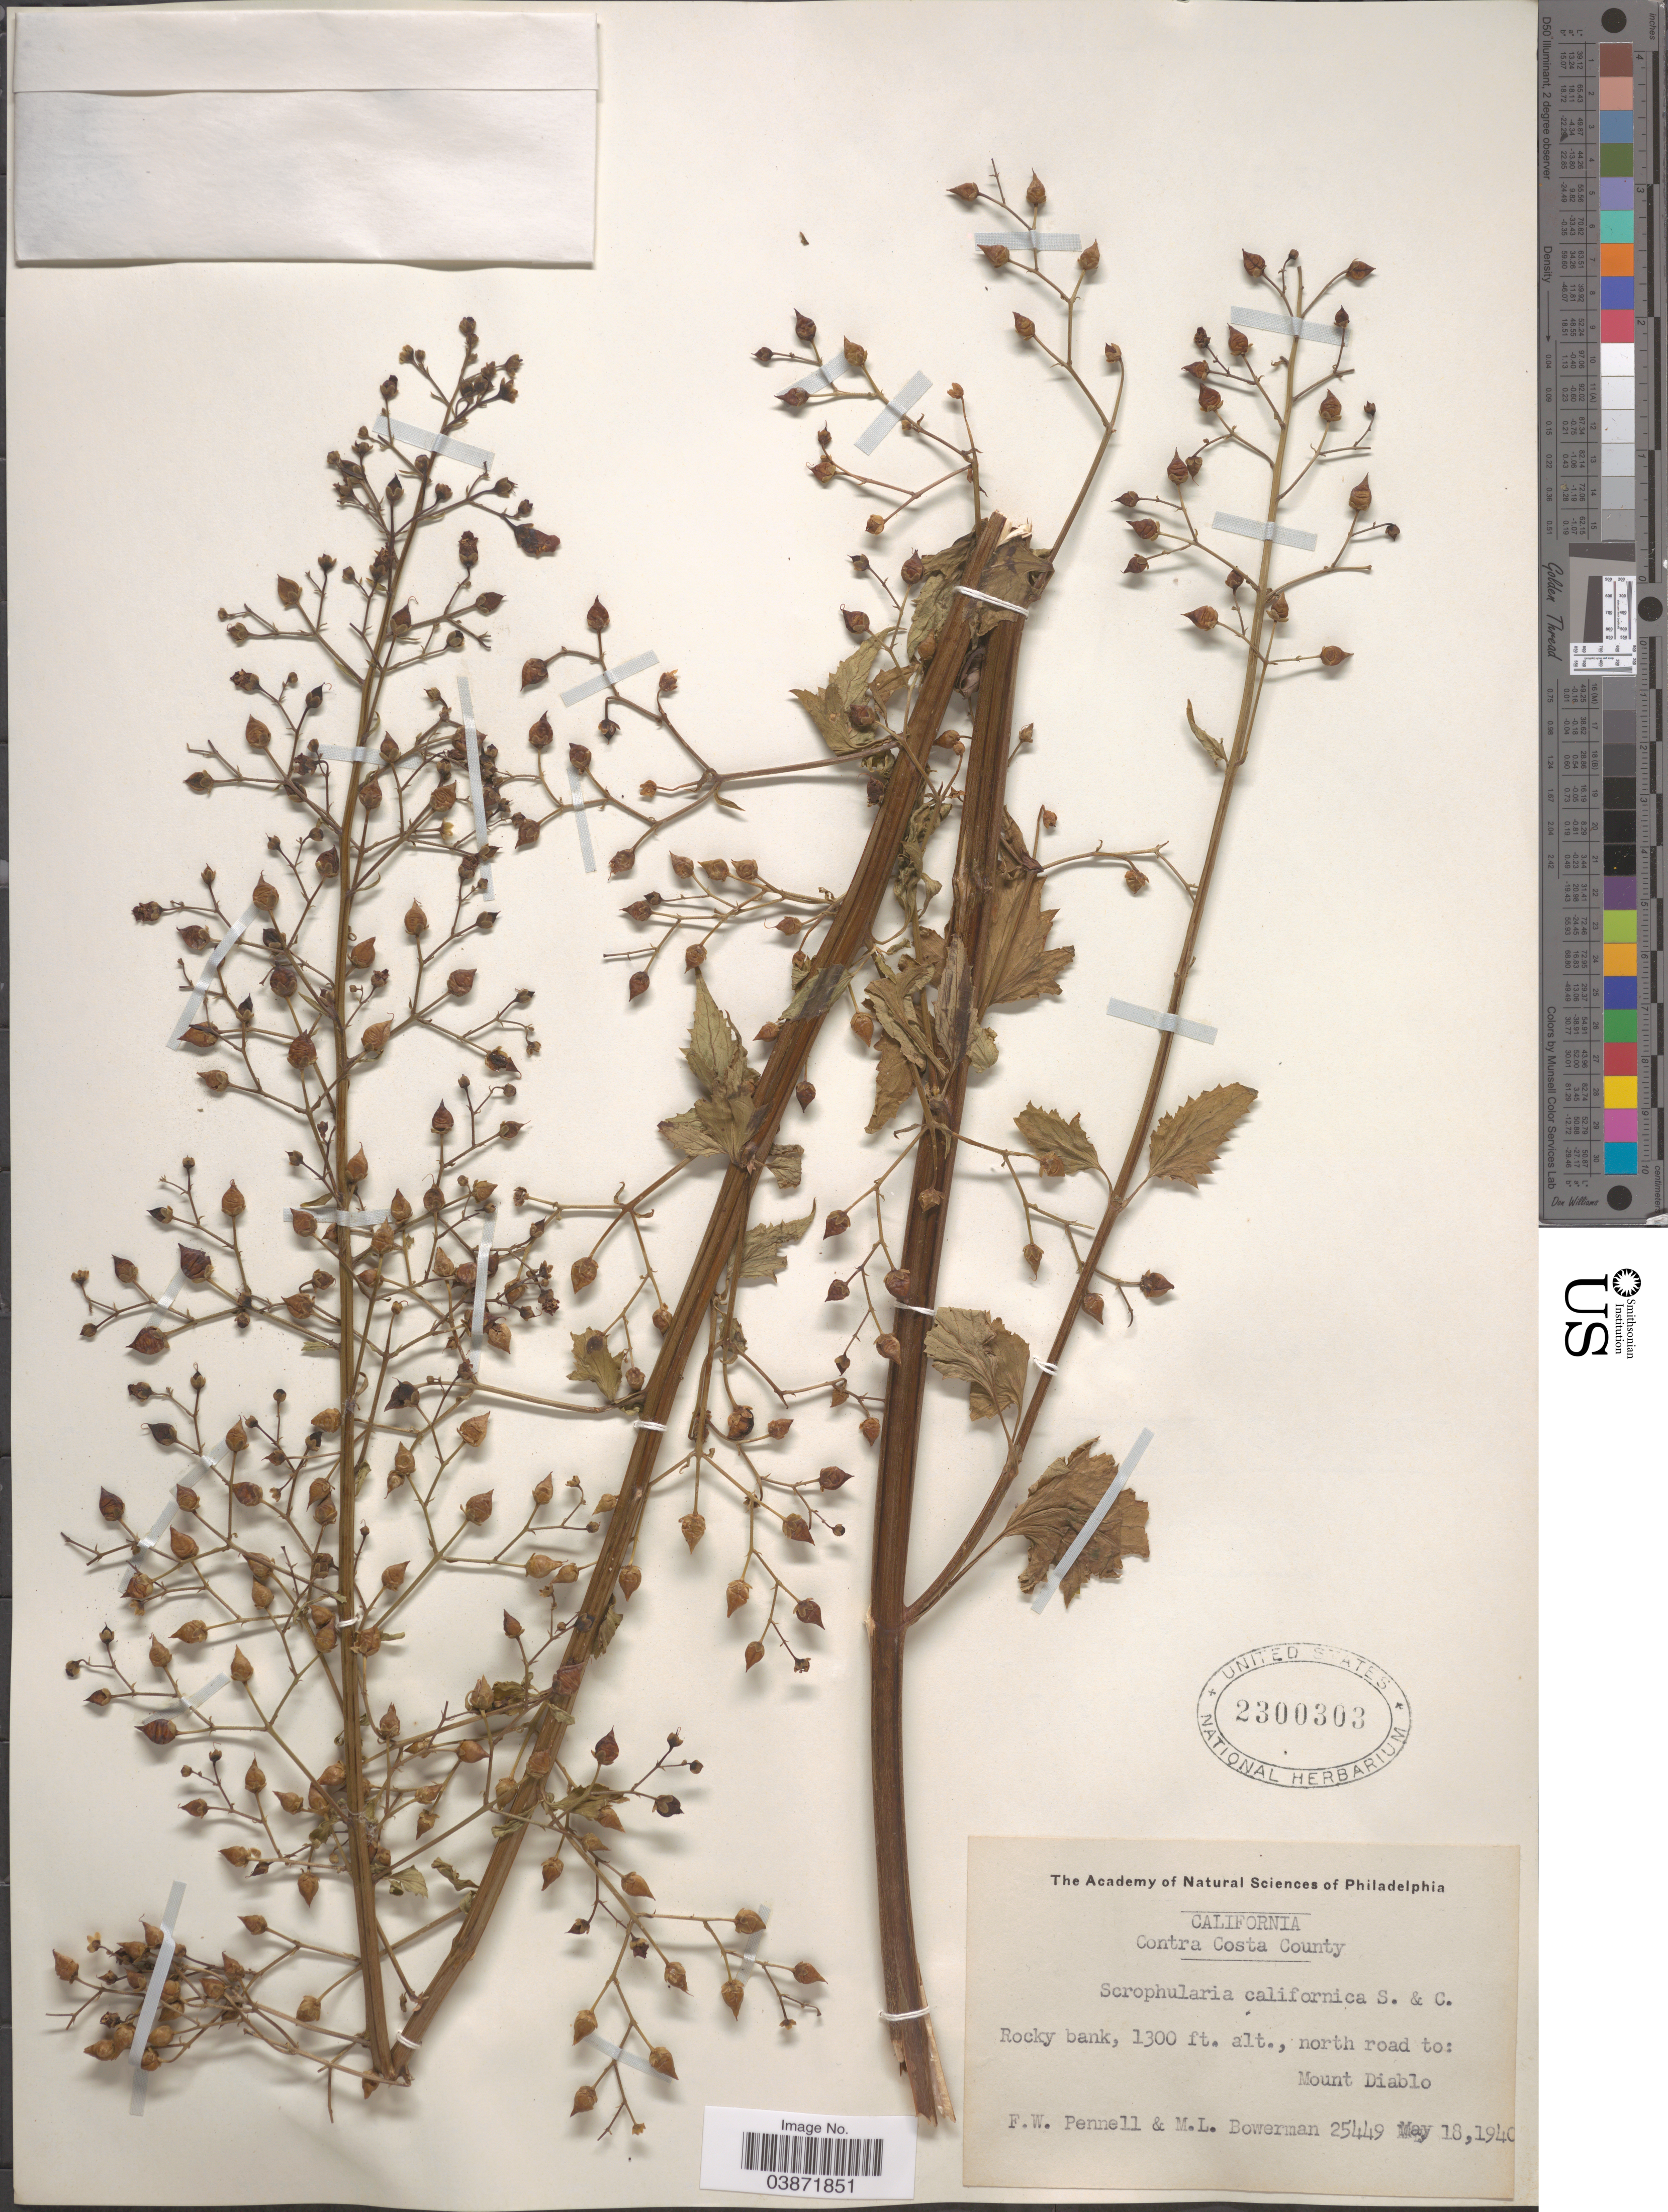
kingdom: Plantae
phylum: Tracheophyta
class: Magnoliopsida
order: Lamiales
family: Scrophulariaceae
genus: Scrophularia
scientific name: Scrophularia californica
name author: Cham. & Schltdl.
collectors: F. W. Pennell & M. Bowerman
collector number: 25449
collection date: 1940-05-18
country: United States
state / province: California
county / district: Contra Costa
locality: Contra Costa County. North road to: Mount Diablo.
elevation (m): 396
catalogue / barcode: US 2300303